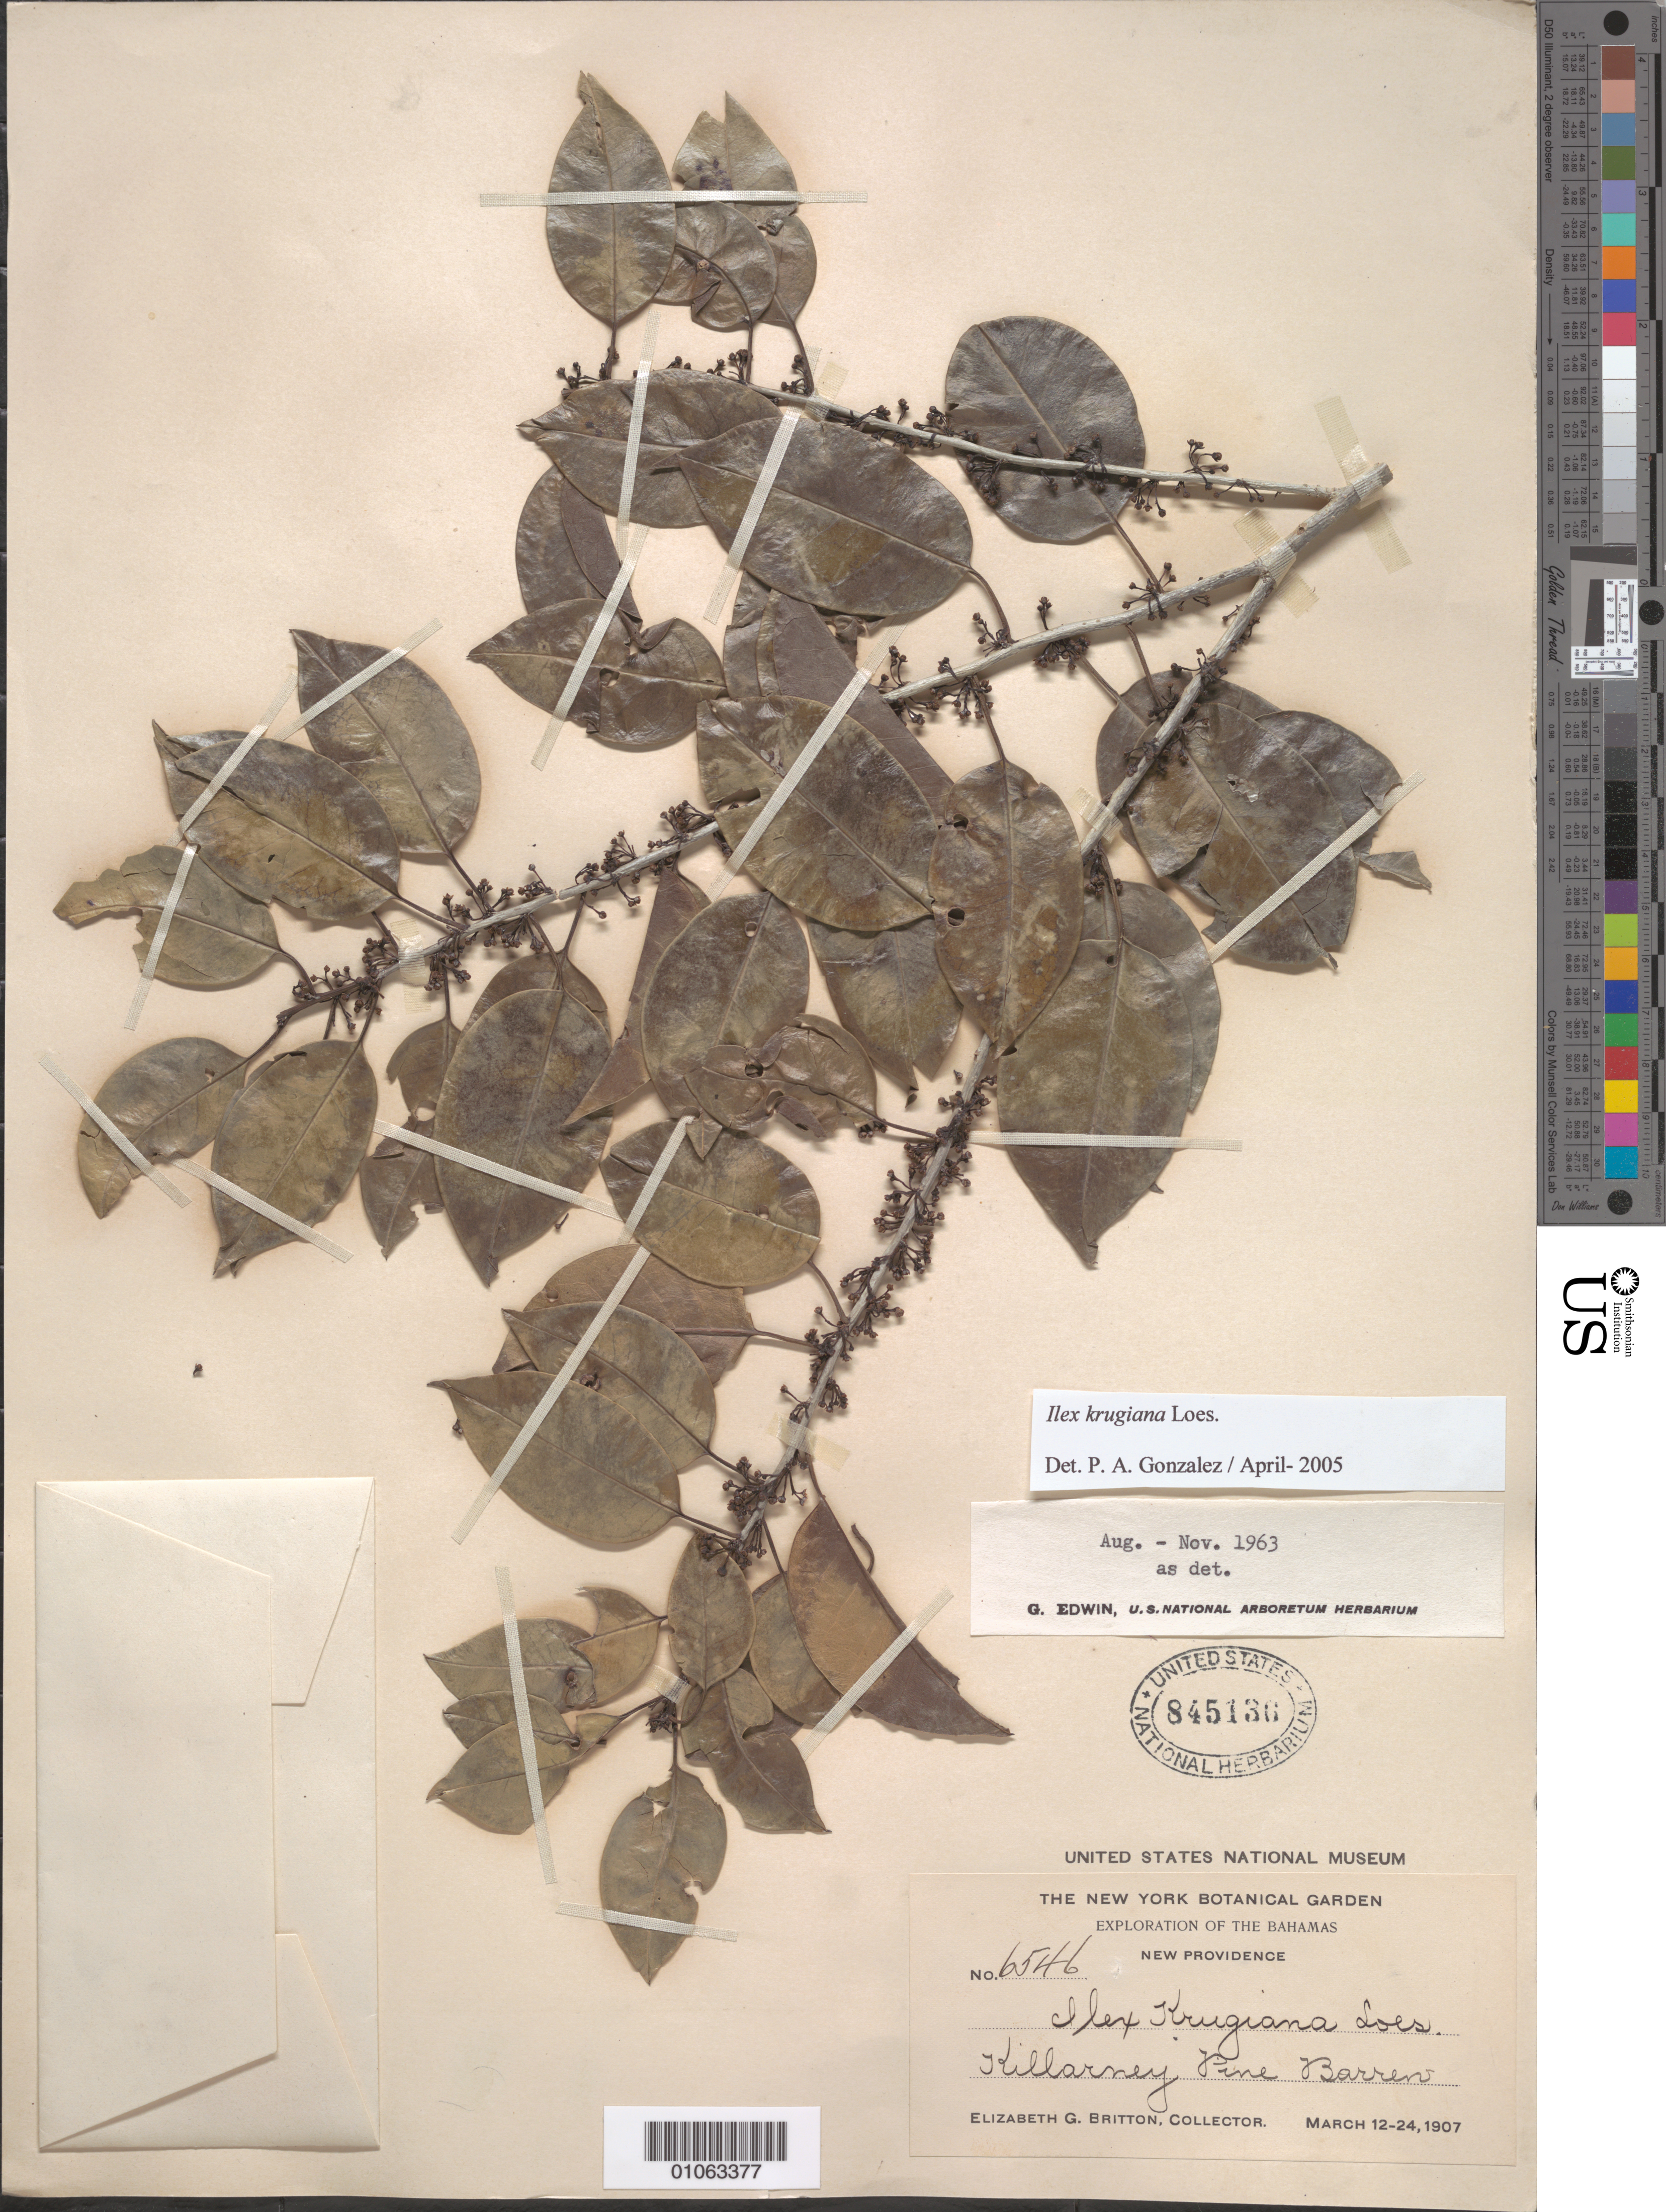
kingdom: Plantae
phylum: Tracheophyta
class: Magnoliopsida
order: Aquifoliales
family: Aquifoliaceae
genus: Ilex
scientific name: Ilex krugiana var. krugiana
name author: Loes.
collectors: E. G. Britton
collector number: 6546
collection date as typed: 12 Mar 1907 to 24 Mar 1907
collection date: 1907-03-12/1907-03-24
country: Bahamas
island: New Providence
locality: Killarney pine barrens.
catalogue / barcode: US 845136